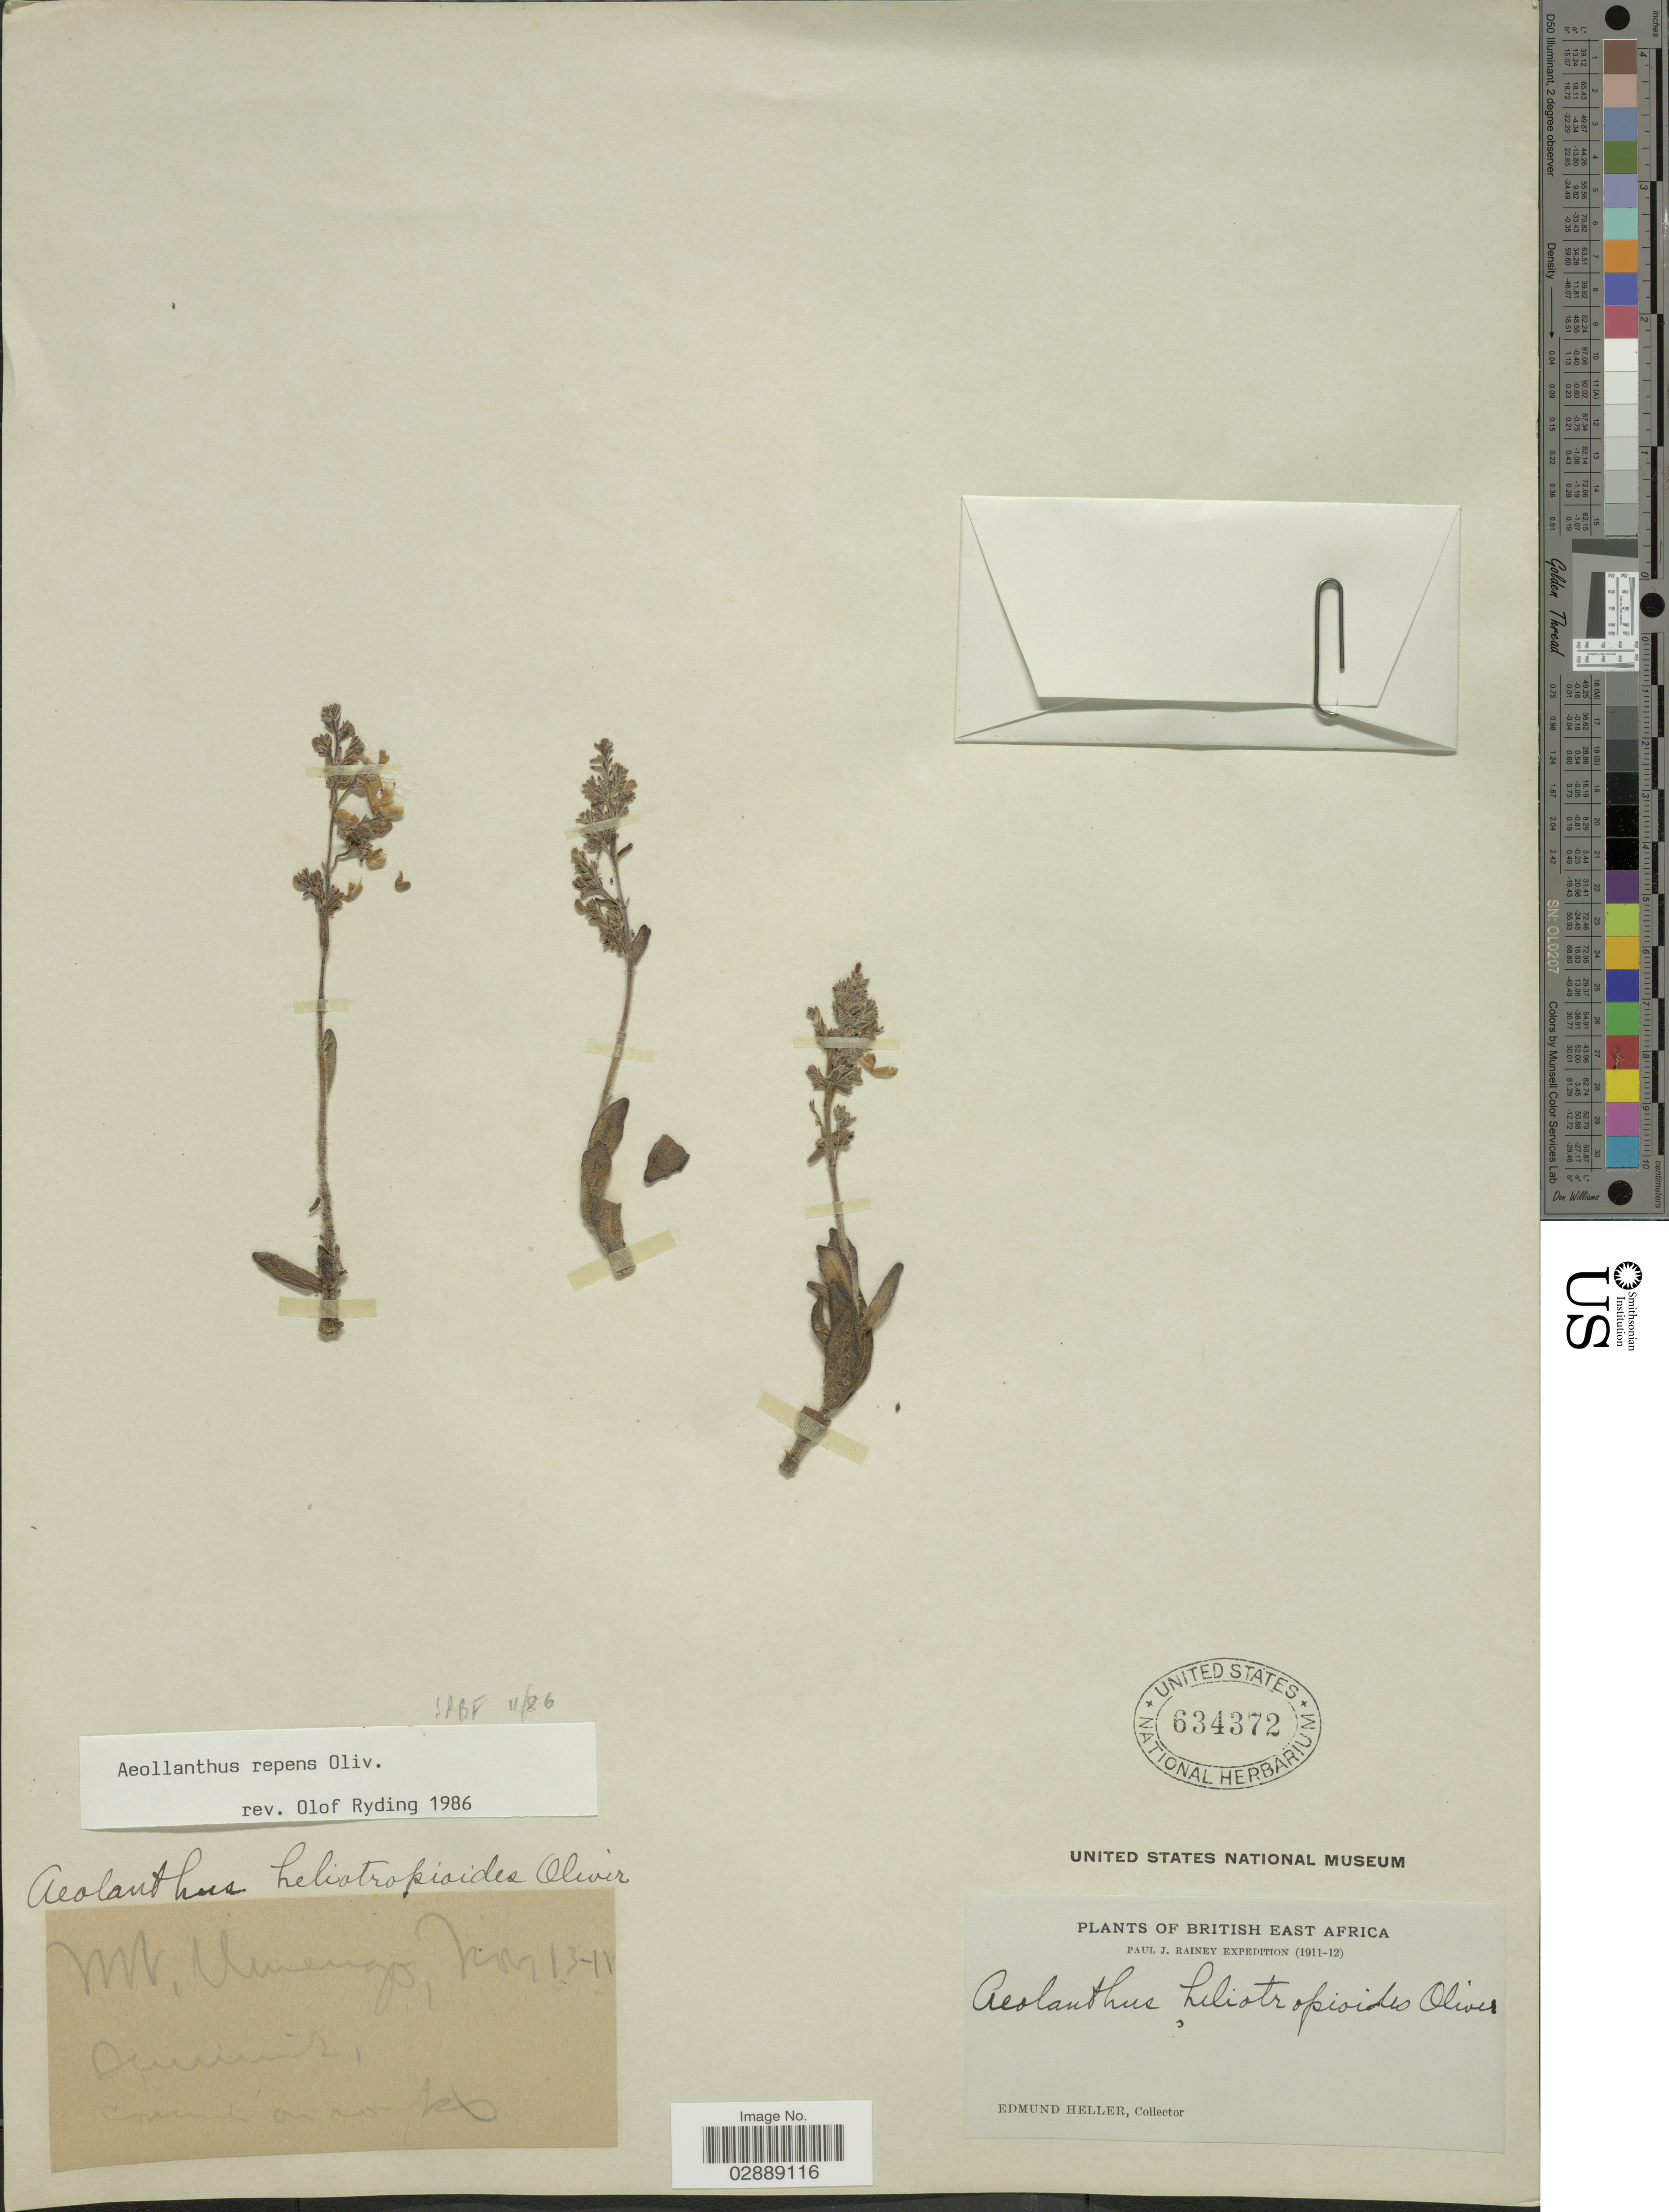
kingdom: Plantae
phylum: Tracheophyta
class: Magnoliopsida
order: Lamiales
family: Lamiaceae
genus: Aeollanthus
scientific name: Aeollanthus repens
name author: Oliv.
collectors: E. Heller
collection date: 1911-11-13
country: Kenya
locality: Mt. Umengo. British East Africa.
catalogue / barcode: US 634372